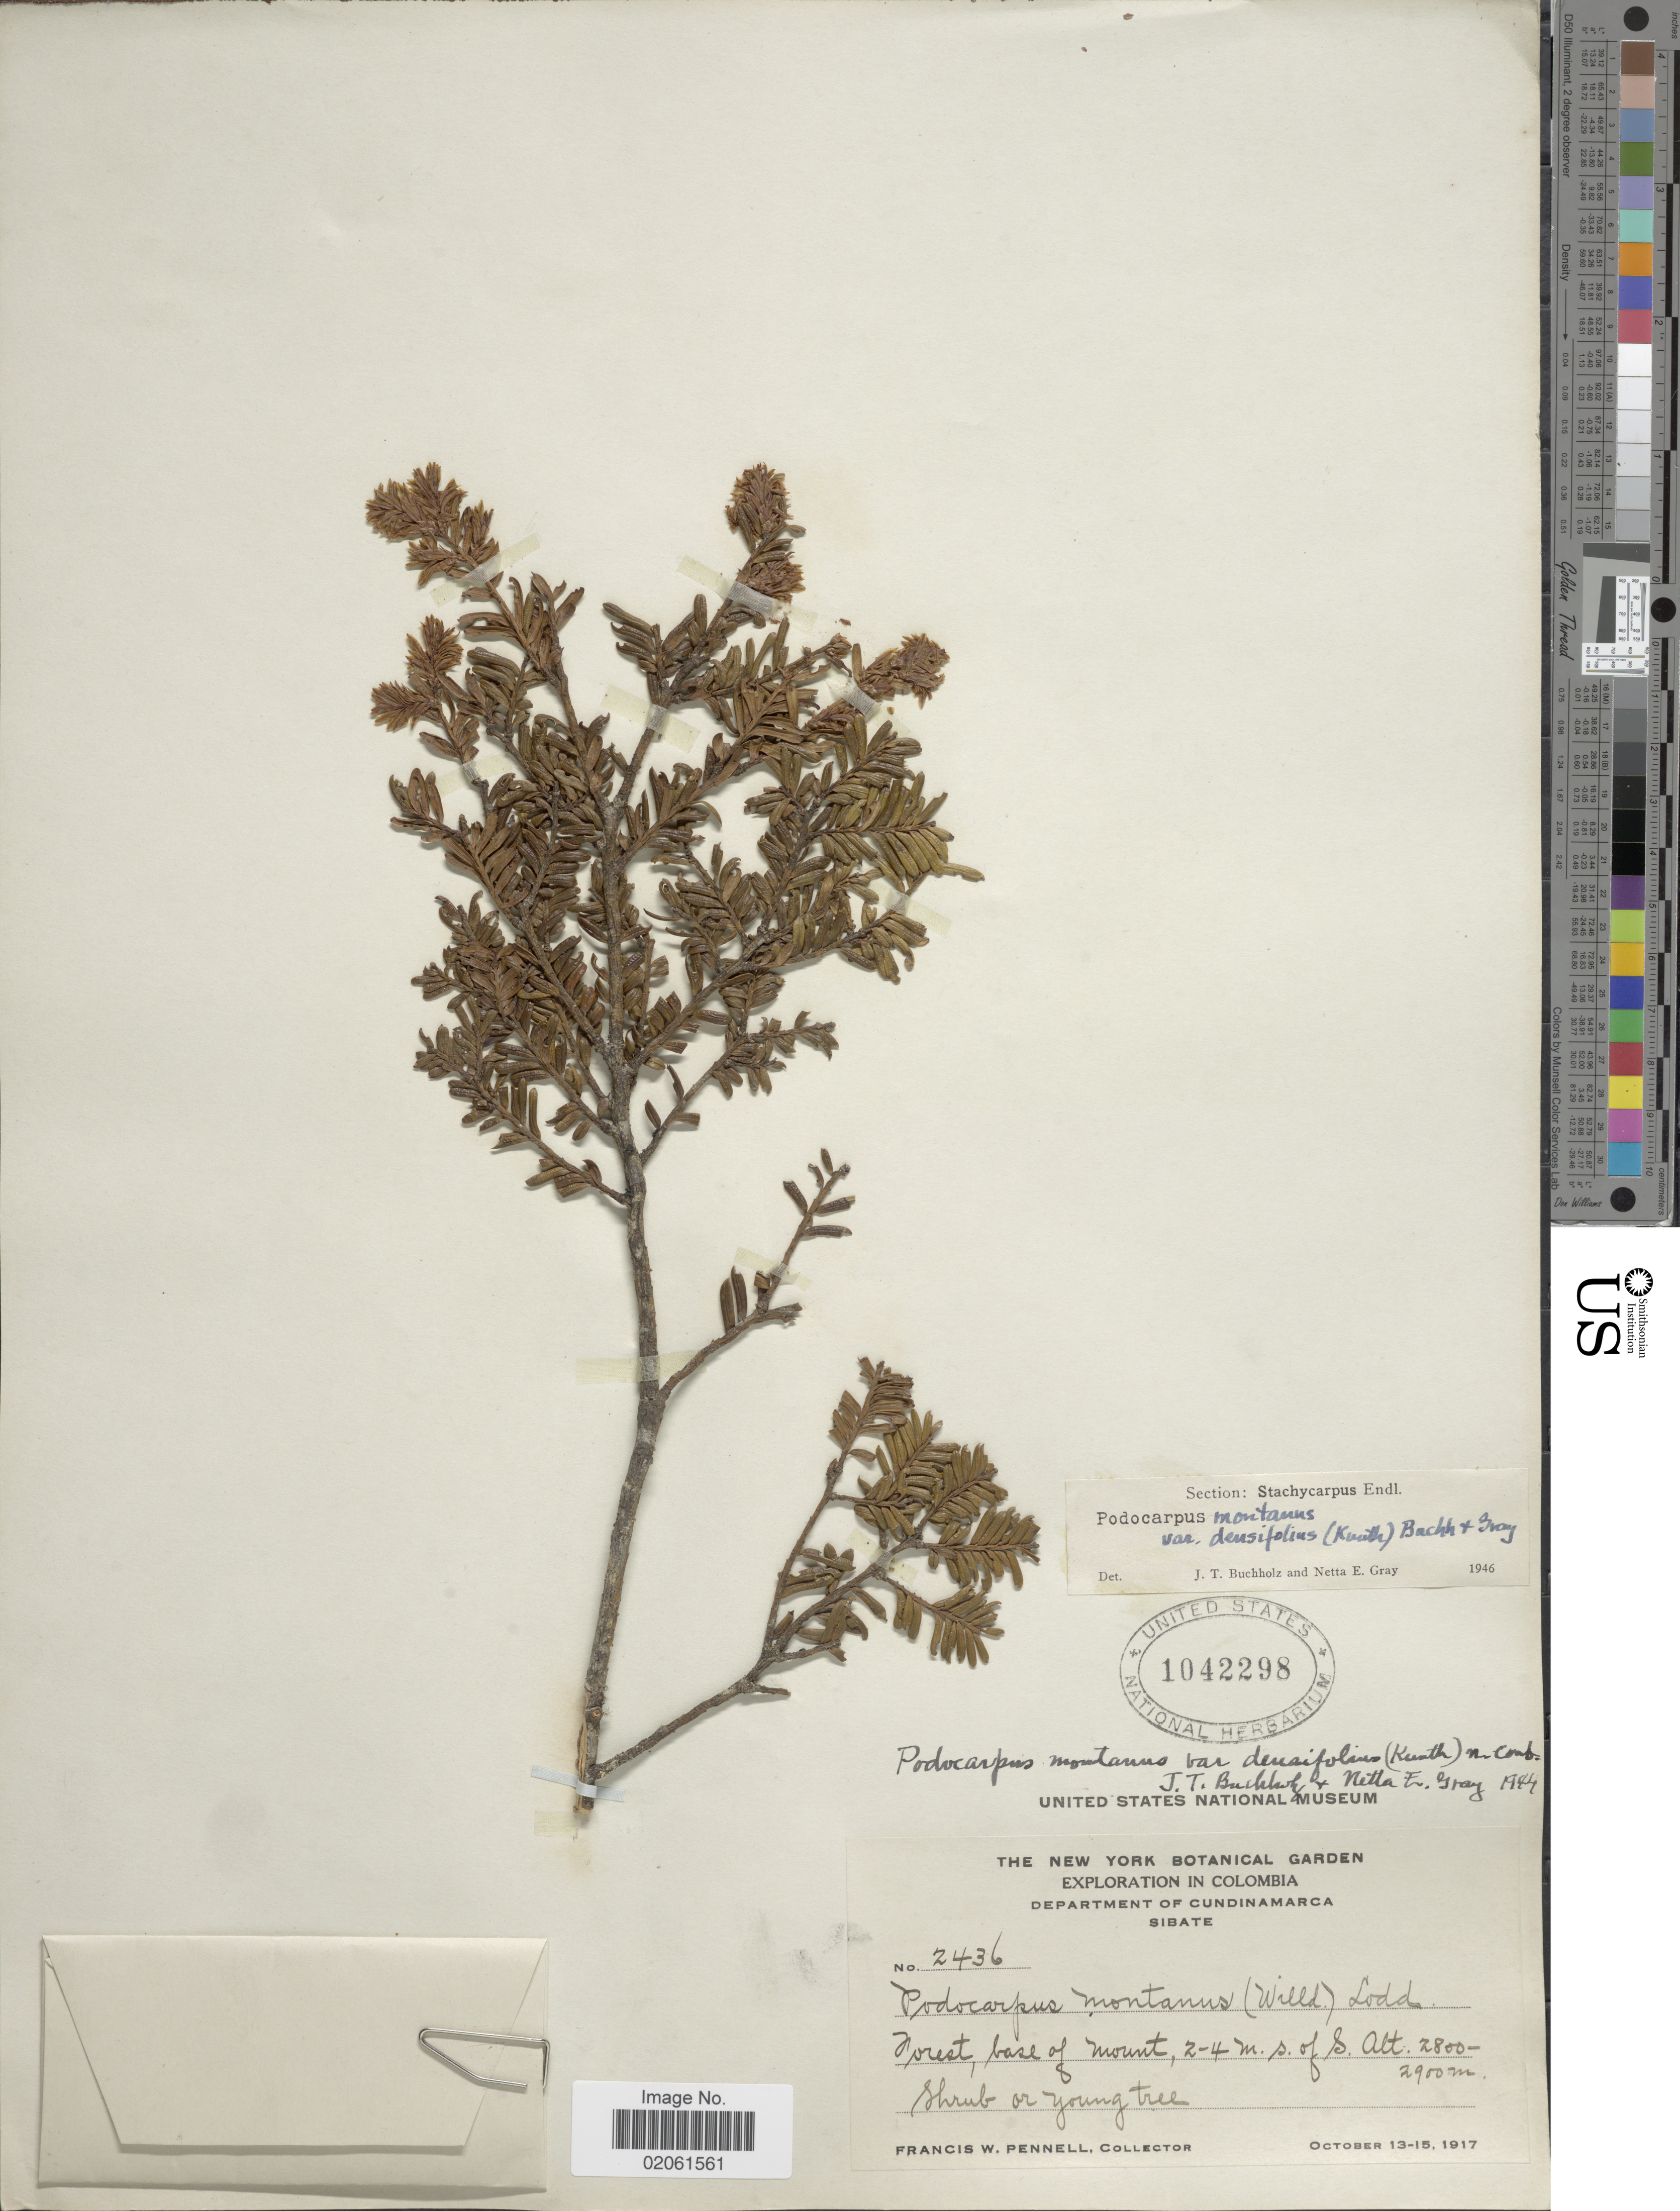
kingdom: Plantae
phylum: Tracheophyta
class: Pinopsida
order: Pinales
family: Podocarpaceae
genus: Podocarpus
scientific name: Podocarpus montanus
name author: (Humb. & Bonpl. ex Willd.) Lodd. ex Endl.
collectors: F. W. Pennell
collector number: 2436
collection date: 1917-10-13/1917-10-15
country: Colombia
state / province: Cundinamarca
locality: Cundinamarca, Sibate, Forest base of Mount , 2-4 m.s. of S.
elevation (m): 2800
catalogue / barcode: US 1042298